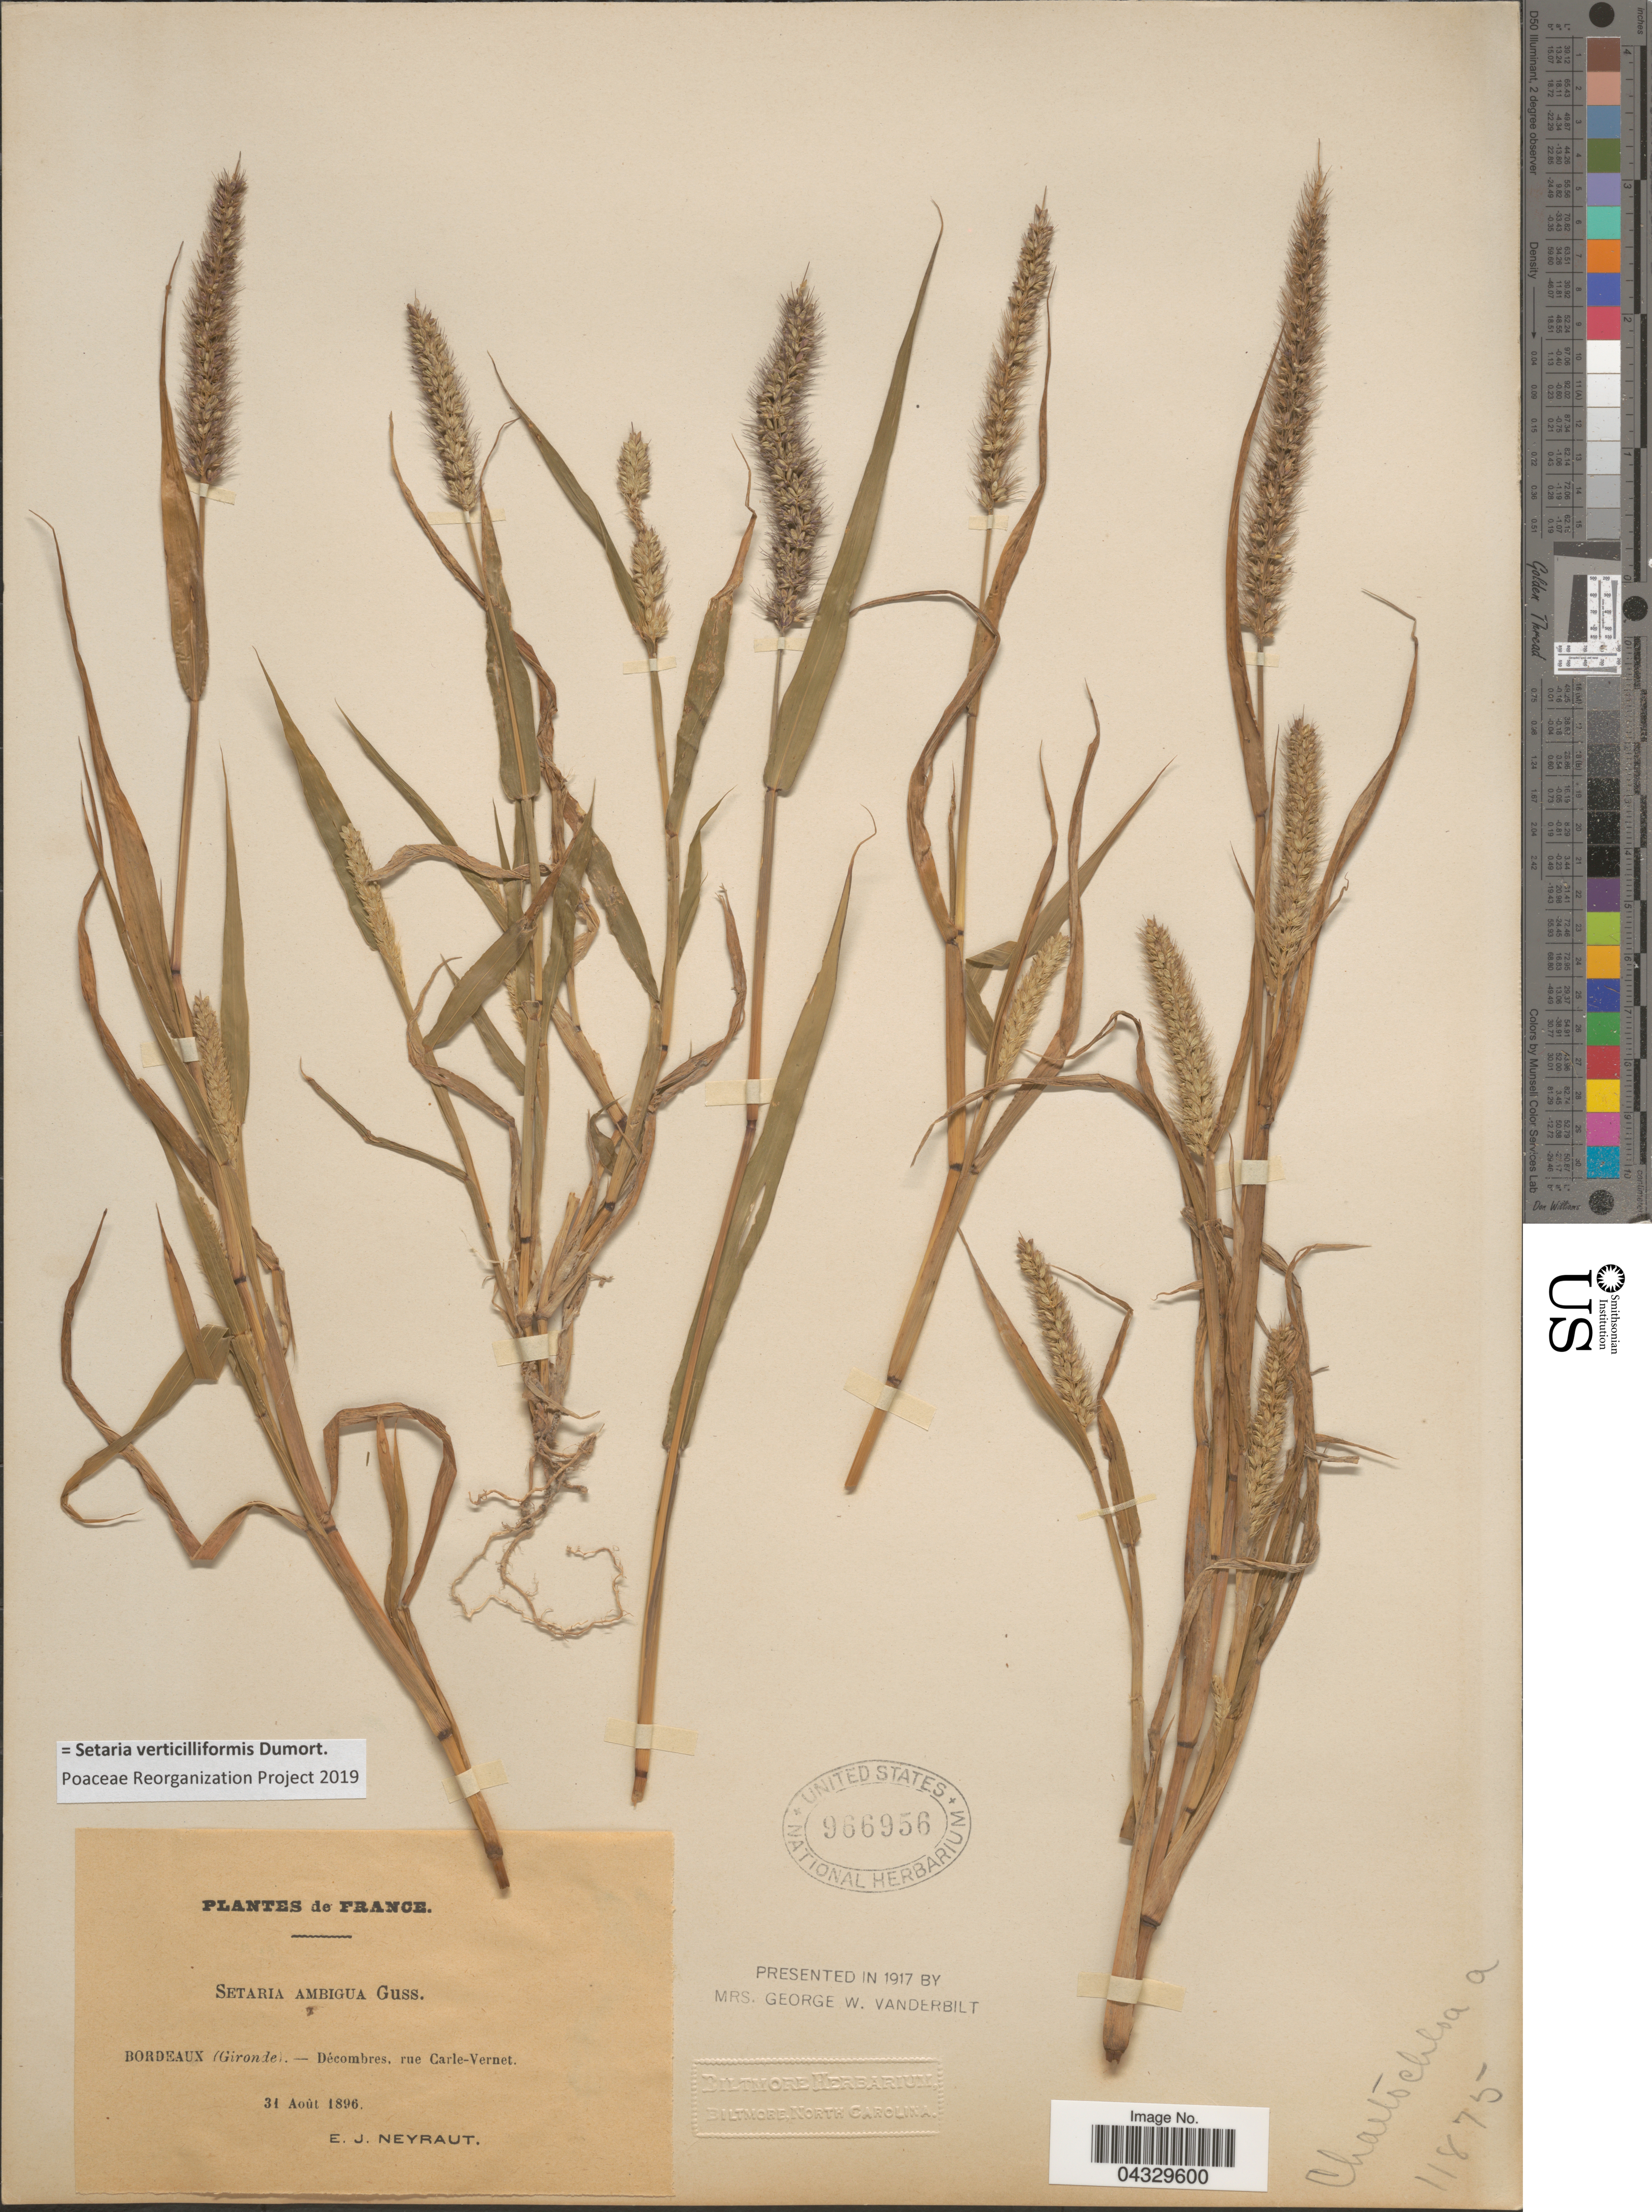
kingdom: Plantae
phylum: Tracheophyta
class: Liliopsida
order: Poales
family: Poaceae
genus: Setaria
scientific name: Setaria verticilliformis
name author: Dumort.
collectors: E. Neyraut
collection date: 1896-08-31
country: France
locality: Bordeaux (Gironde). - Dêcombres, rue Carle-Vernet.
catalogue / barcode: US 966956